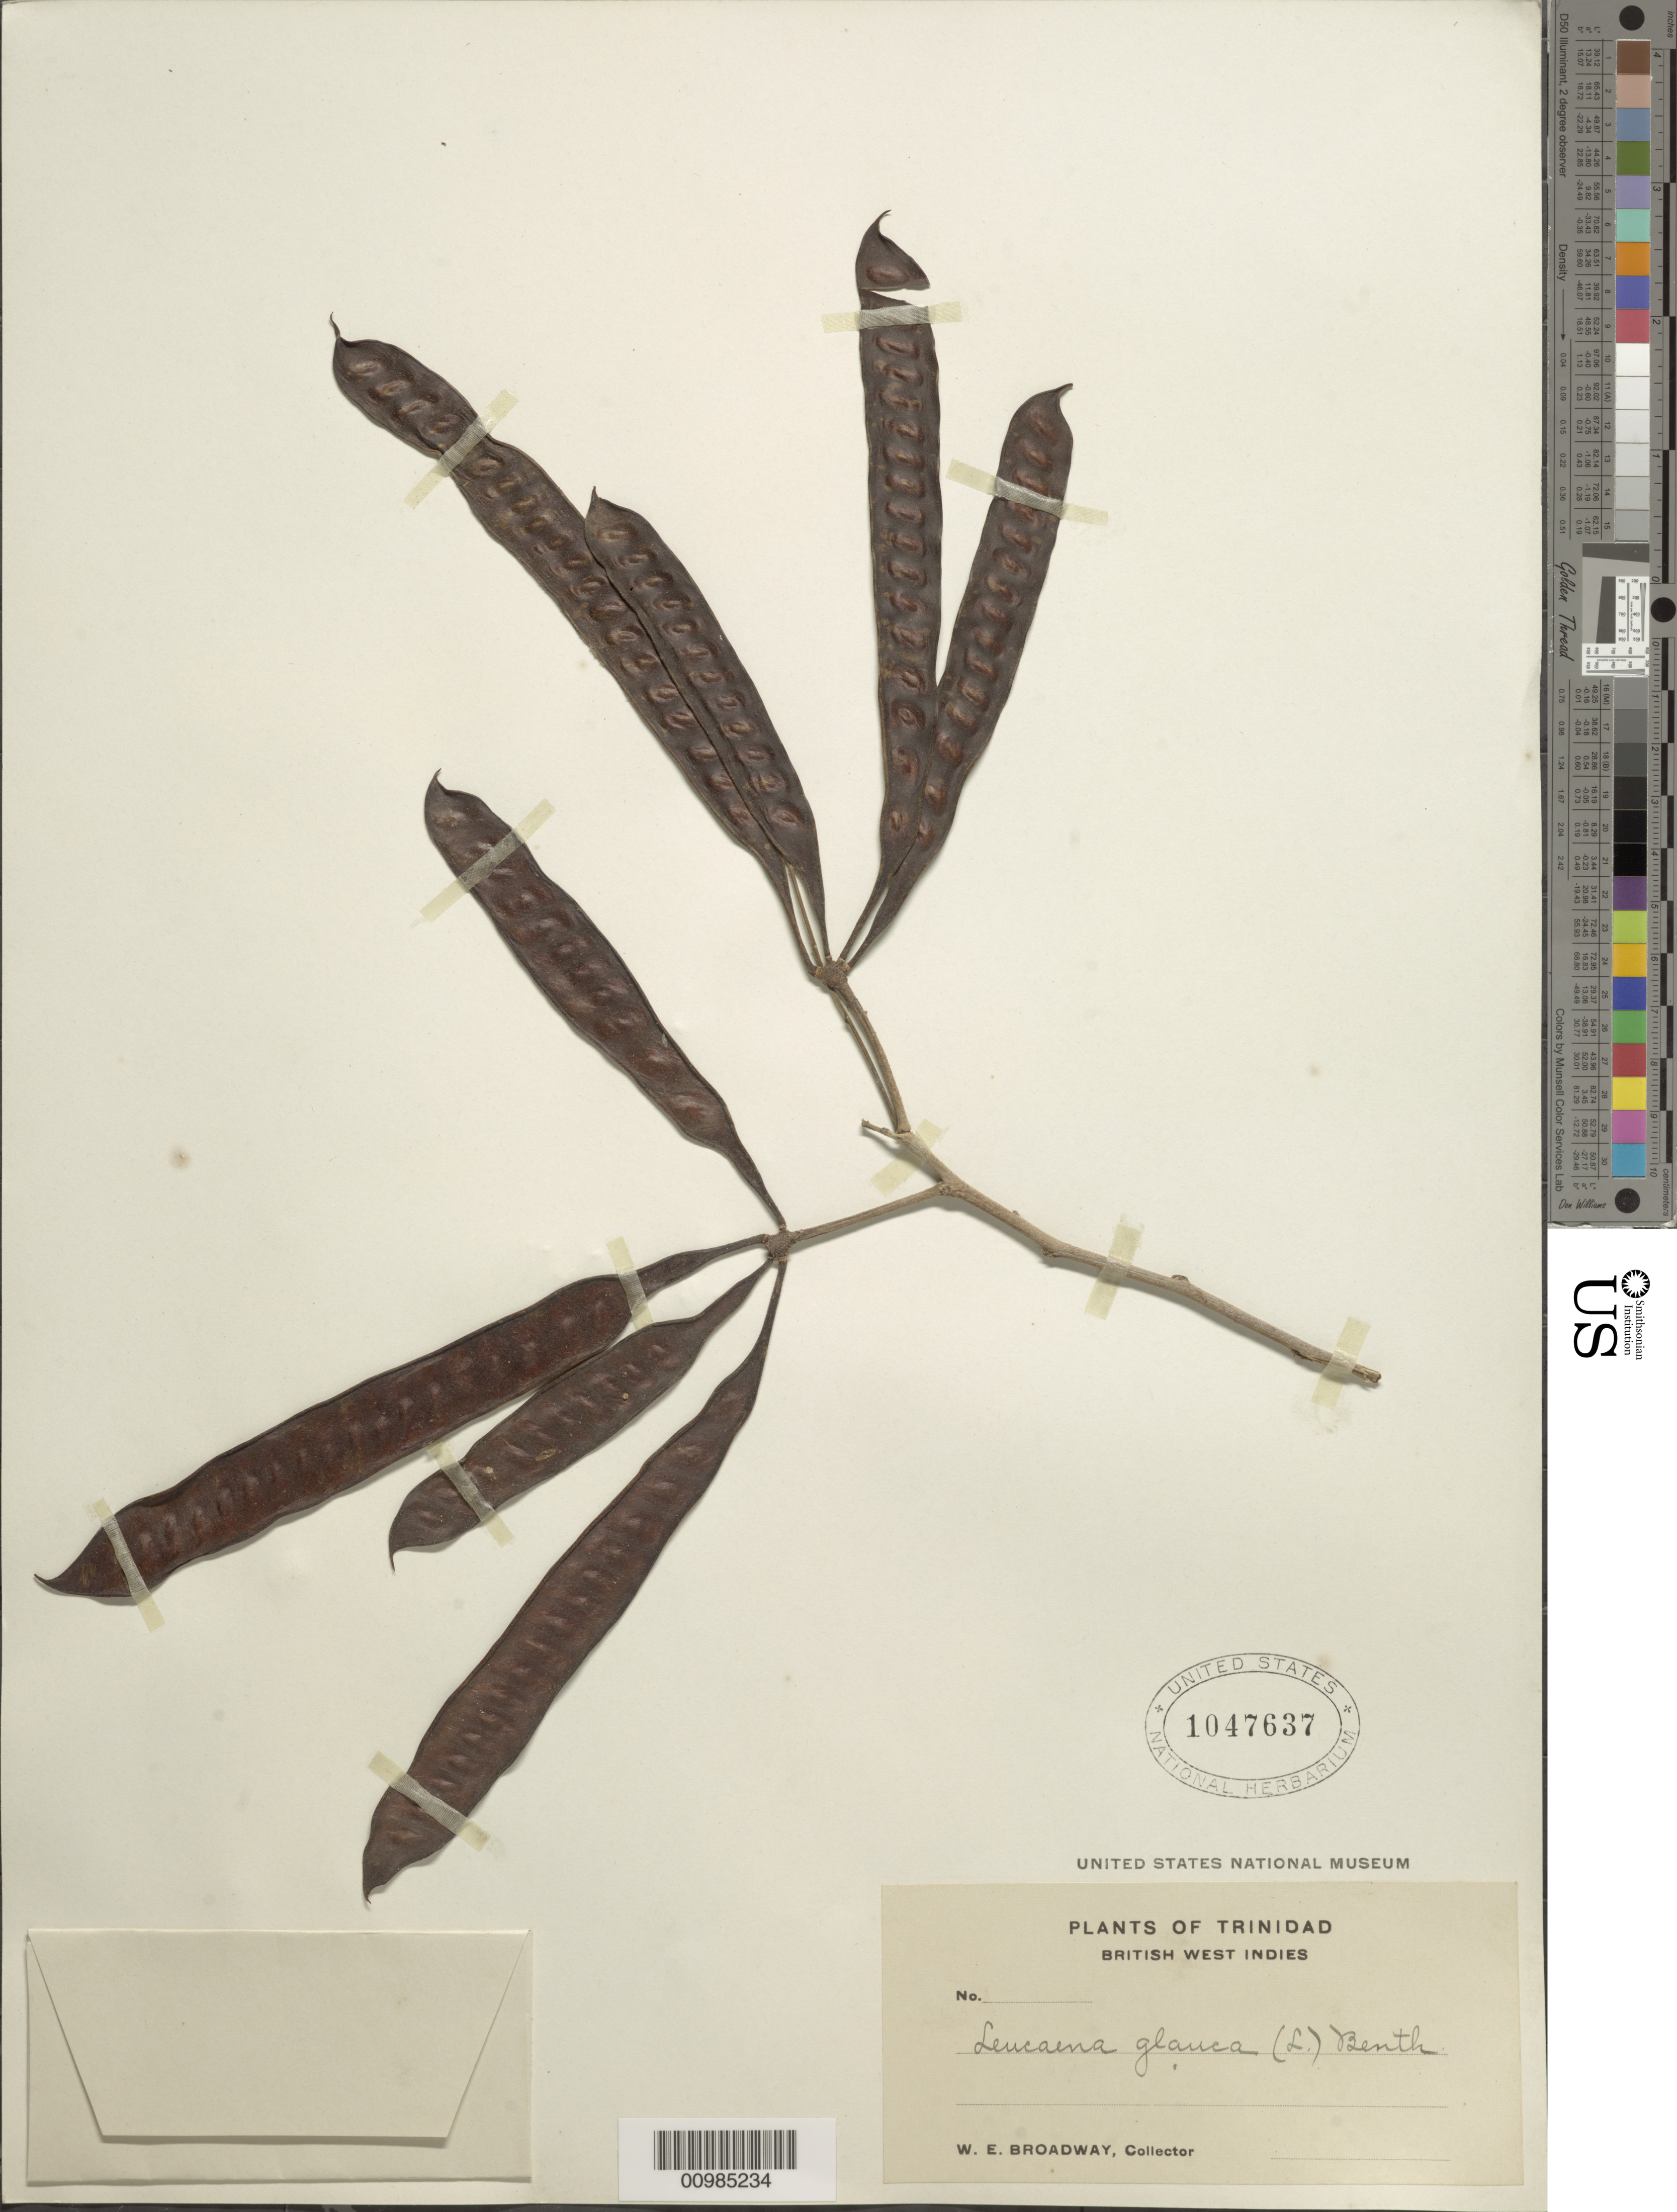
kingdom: Plantae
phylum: Tracheophyta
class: Magnoliopsida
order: Fabales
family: Fabaceae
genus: Leucaena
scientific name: Leucaena leucocephala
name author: (Lam.) de Wit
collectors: W. E. Broadway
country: Trinidad and Tobago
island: Trinidad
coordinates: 0 N, 0 E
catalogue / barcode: US 1047637